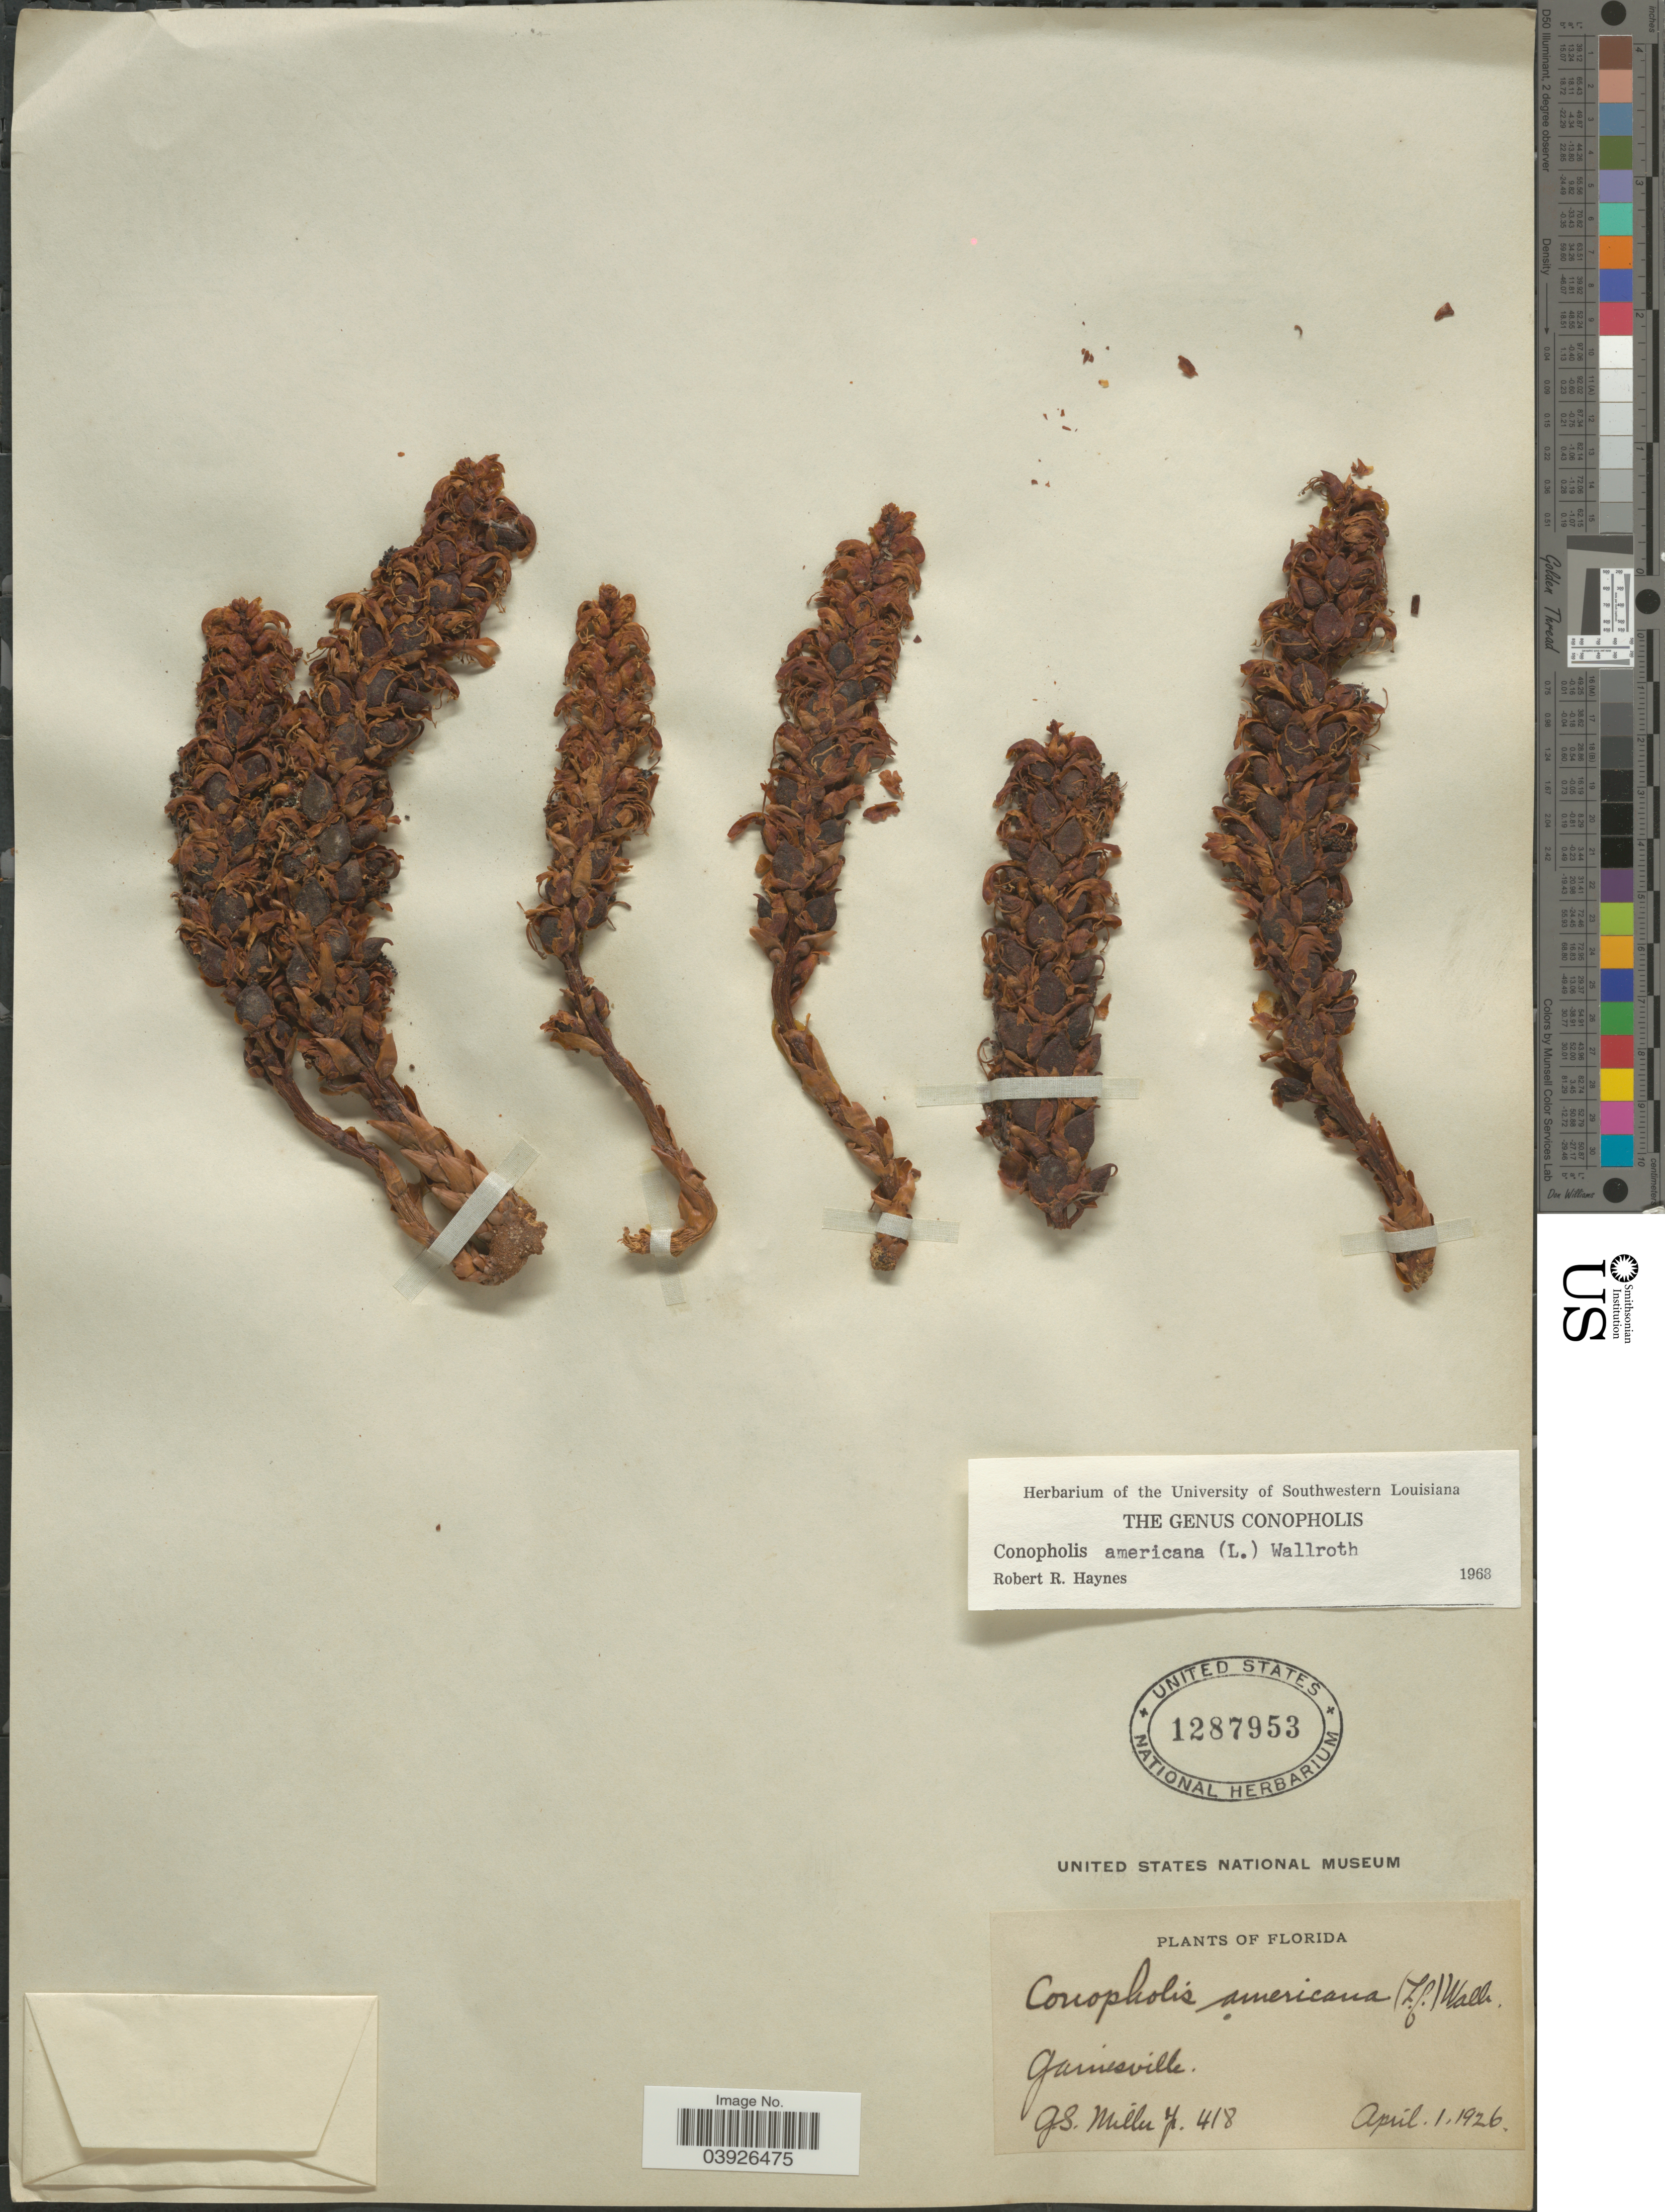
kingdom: Plantae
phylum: Tracheophyta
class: Magnoliopsida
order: Lamiales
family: Orobanchaceae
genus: Conopholis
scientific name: Conopholis americana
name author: (L. f.) Wallr.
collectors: G. S. Miller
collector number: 418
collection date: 1926-04-01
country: United States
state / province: Florida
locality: Gainesville.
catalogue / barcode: US 1287953